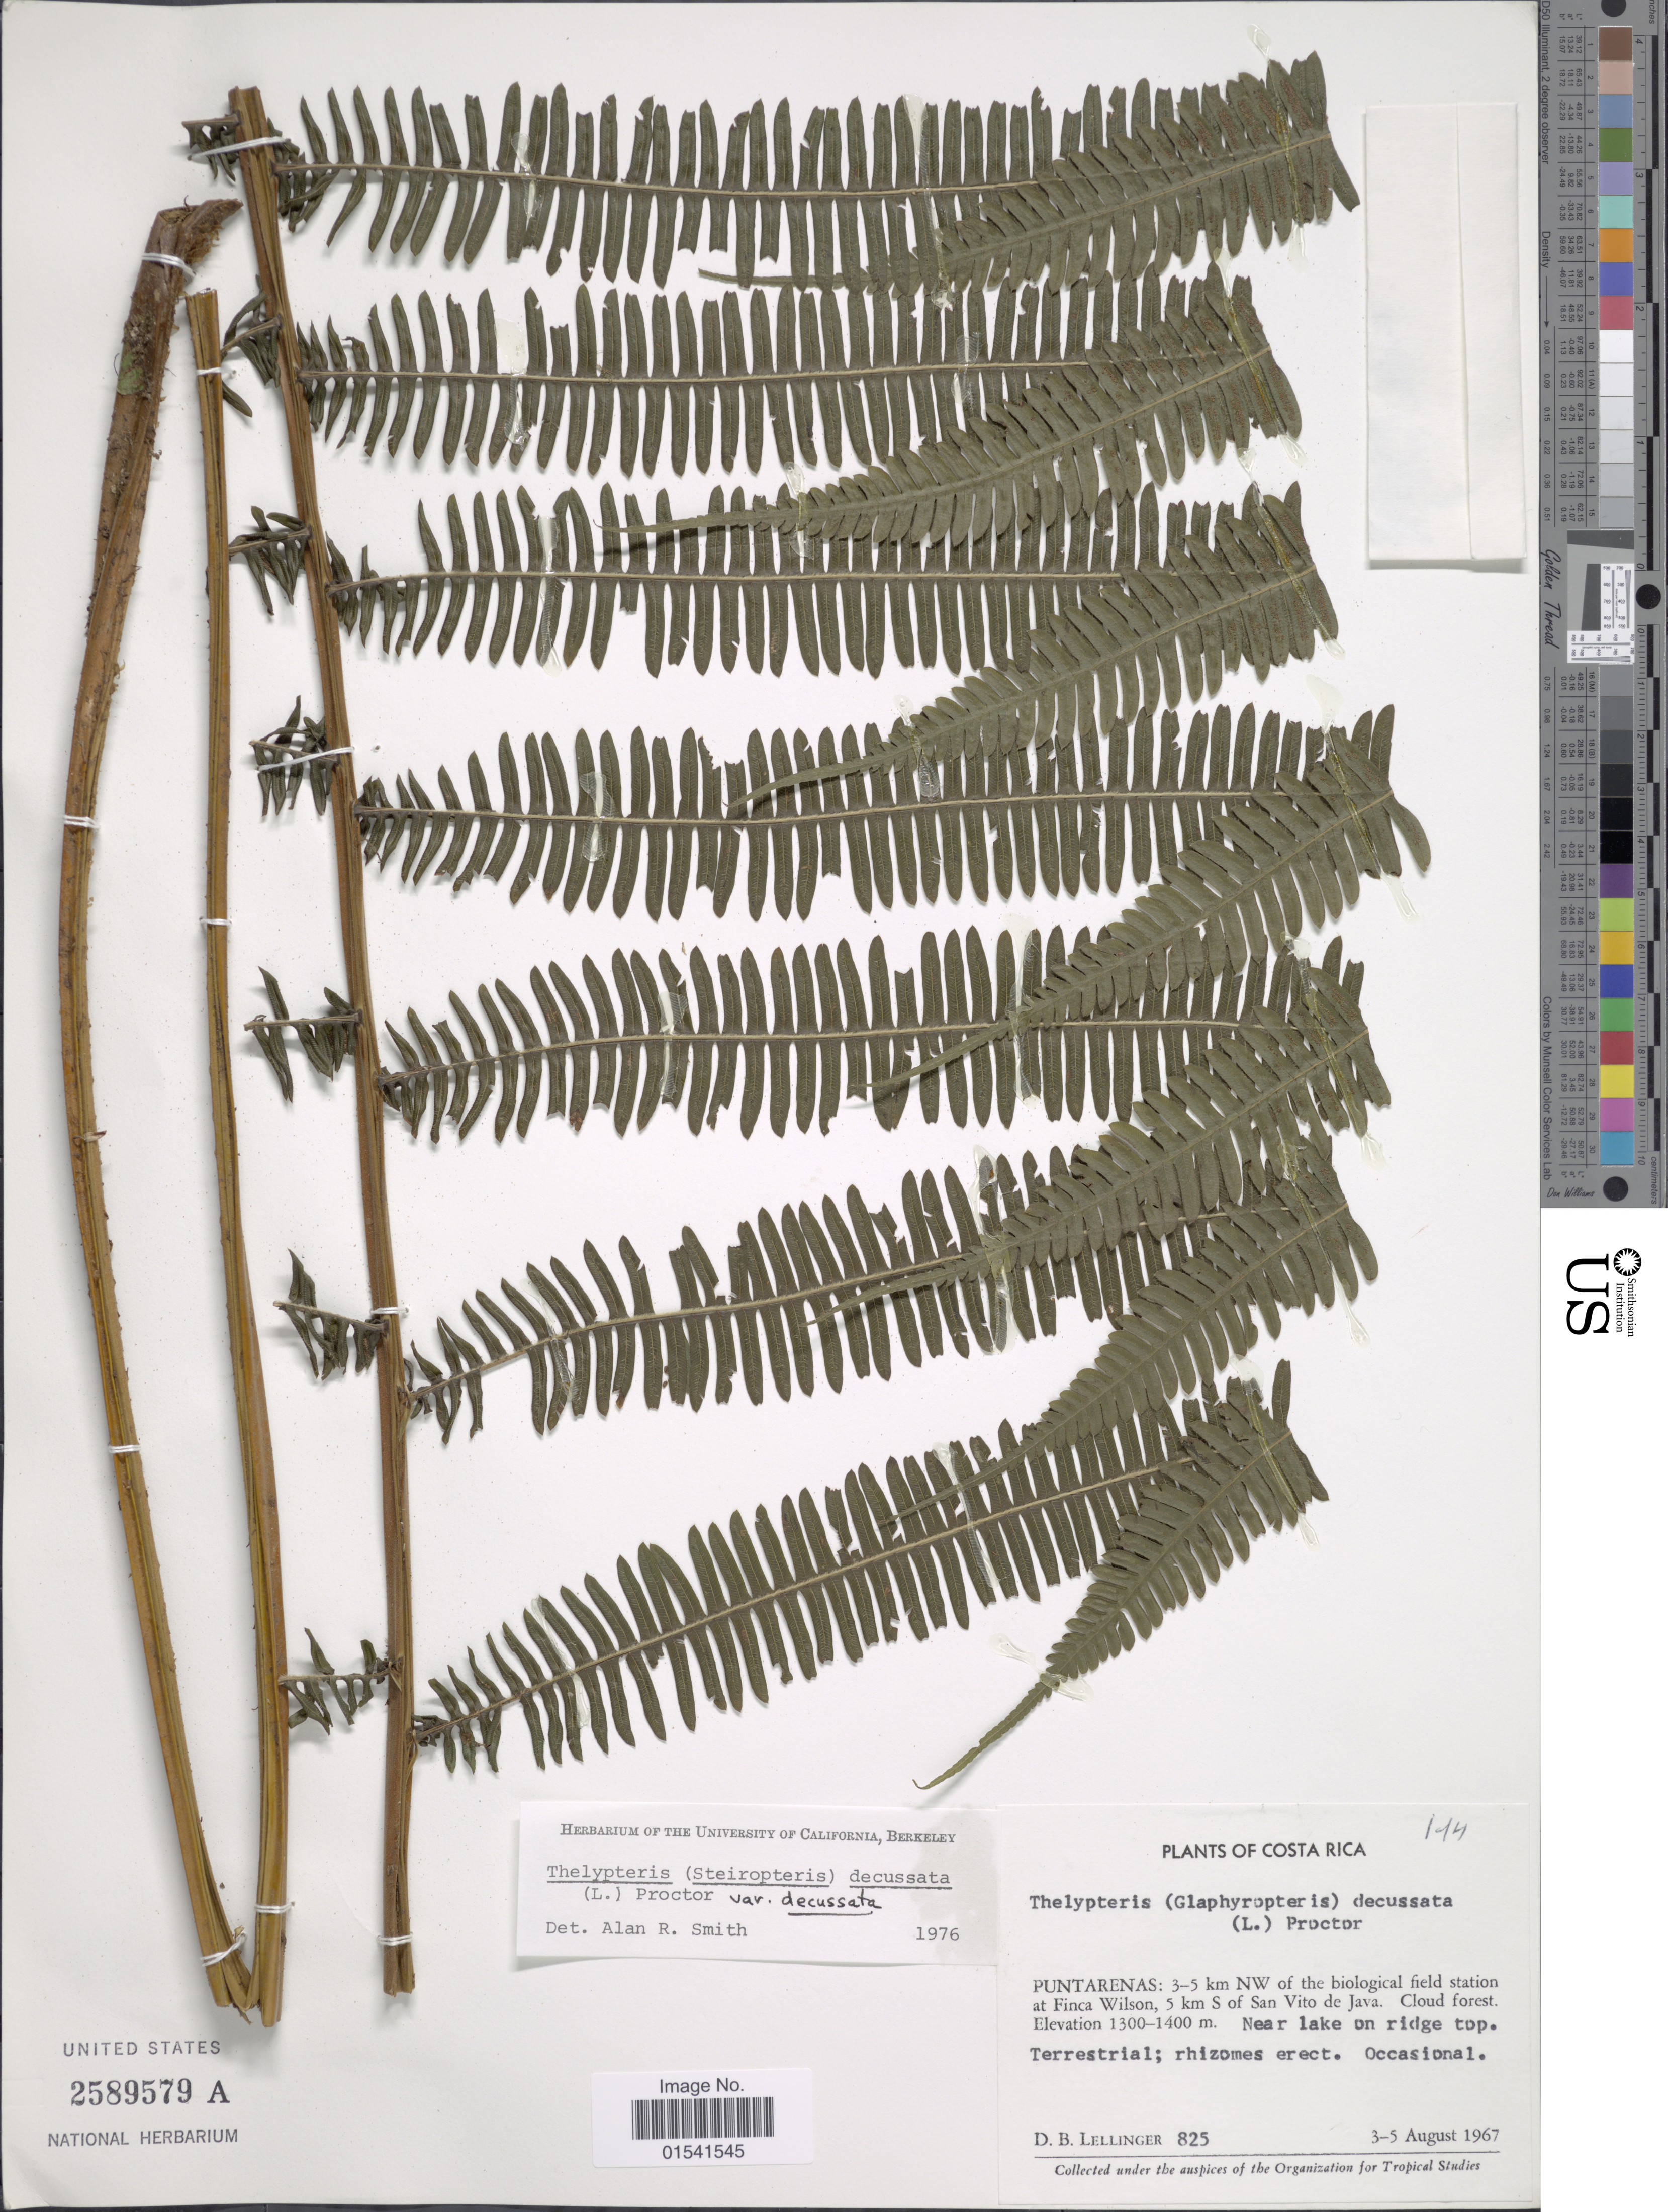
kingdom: Plantae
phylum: Tracheophyta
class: Polypodiopsida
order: Polypodiales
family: Thelypteridaceae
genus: Steiropteris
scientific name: Steiropteris decussata var. decussata (L.) comb. nov., ined. 2015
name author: (L.)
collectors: D. B. Lellinger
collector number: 825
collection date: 1967-08-03/1967-08-05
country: Costa Rica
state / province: Puntarenas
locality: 3-5 km NW of the biological field station at Finca Wilson, 5 km S of San Vito de Java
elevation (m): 1300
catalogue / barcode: US 2589579A